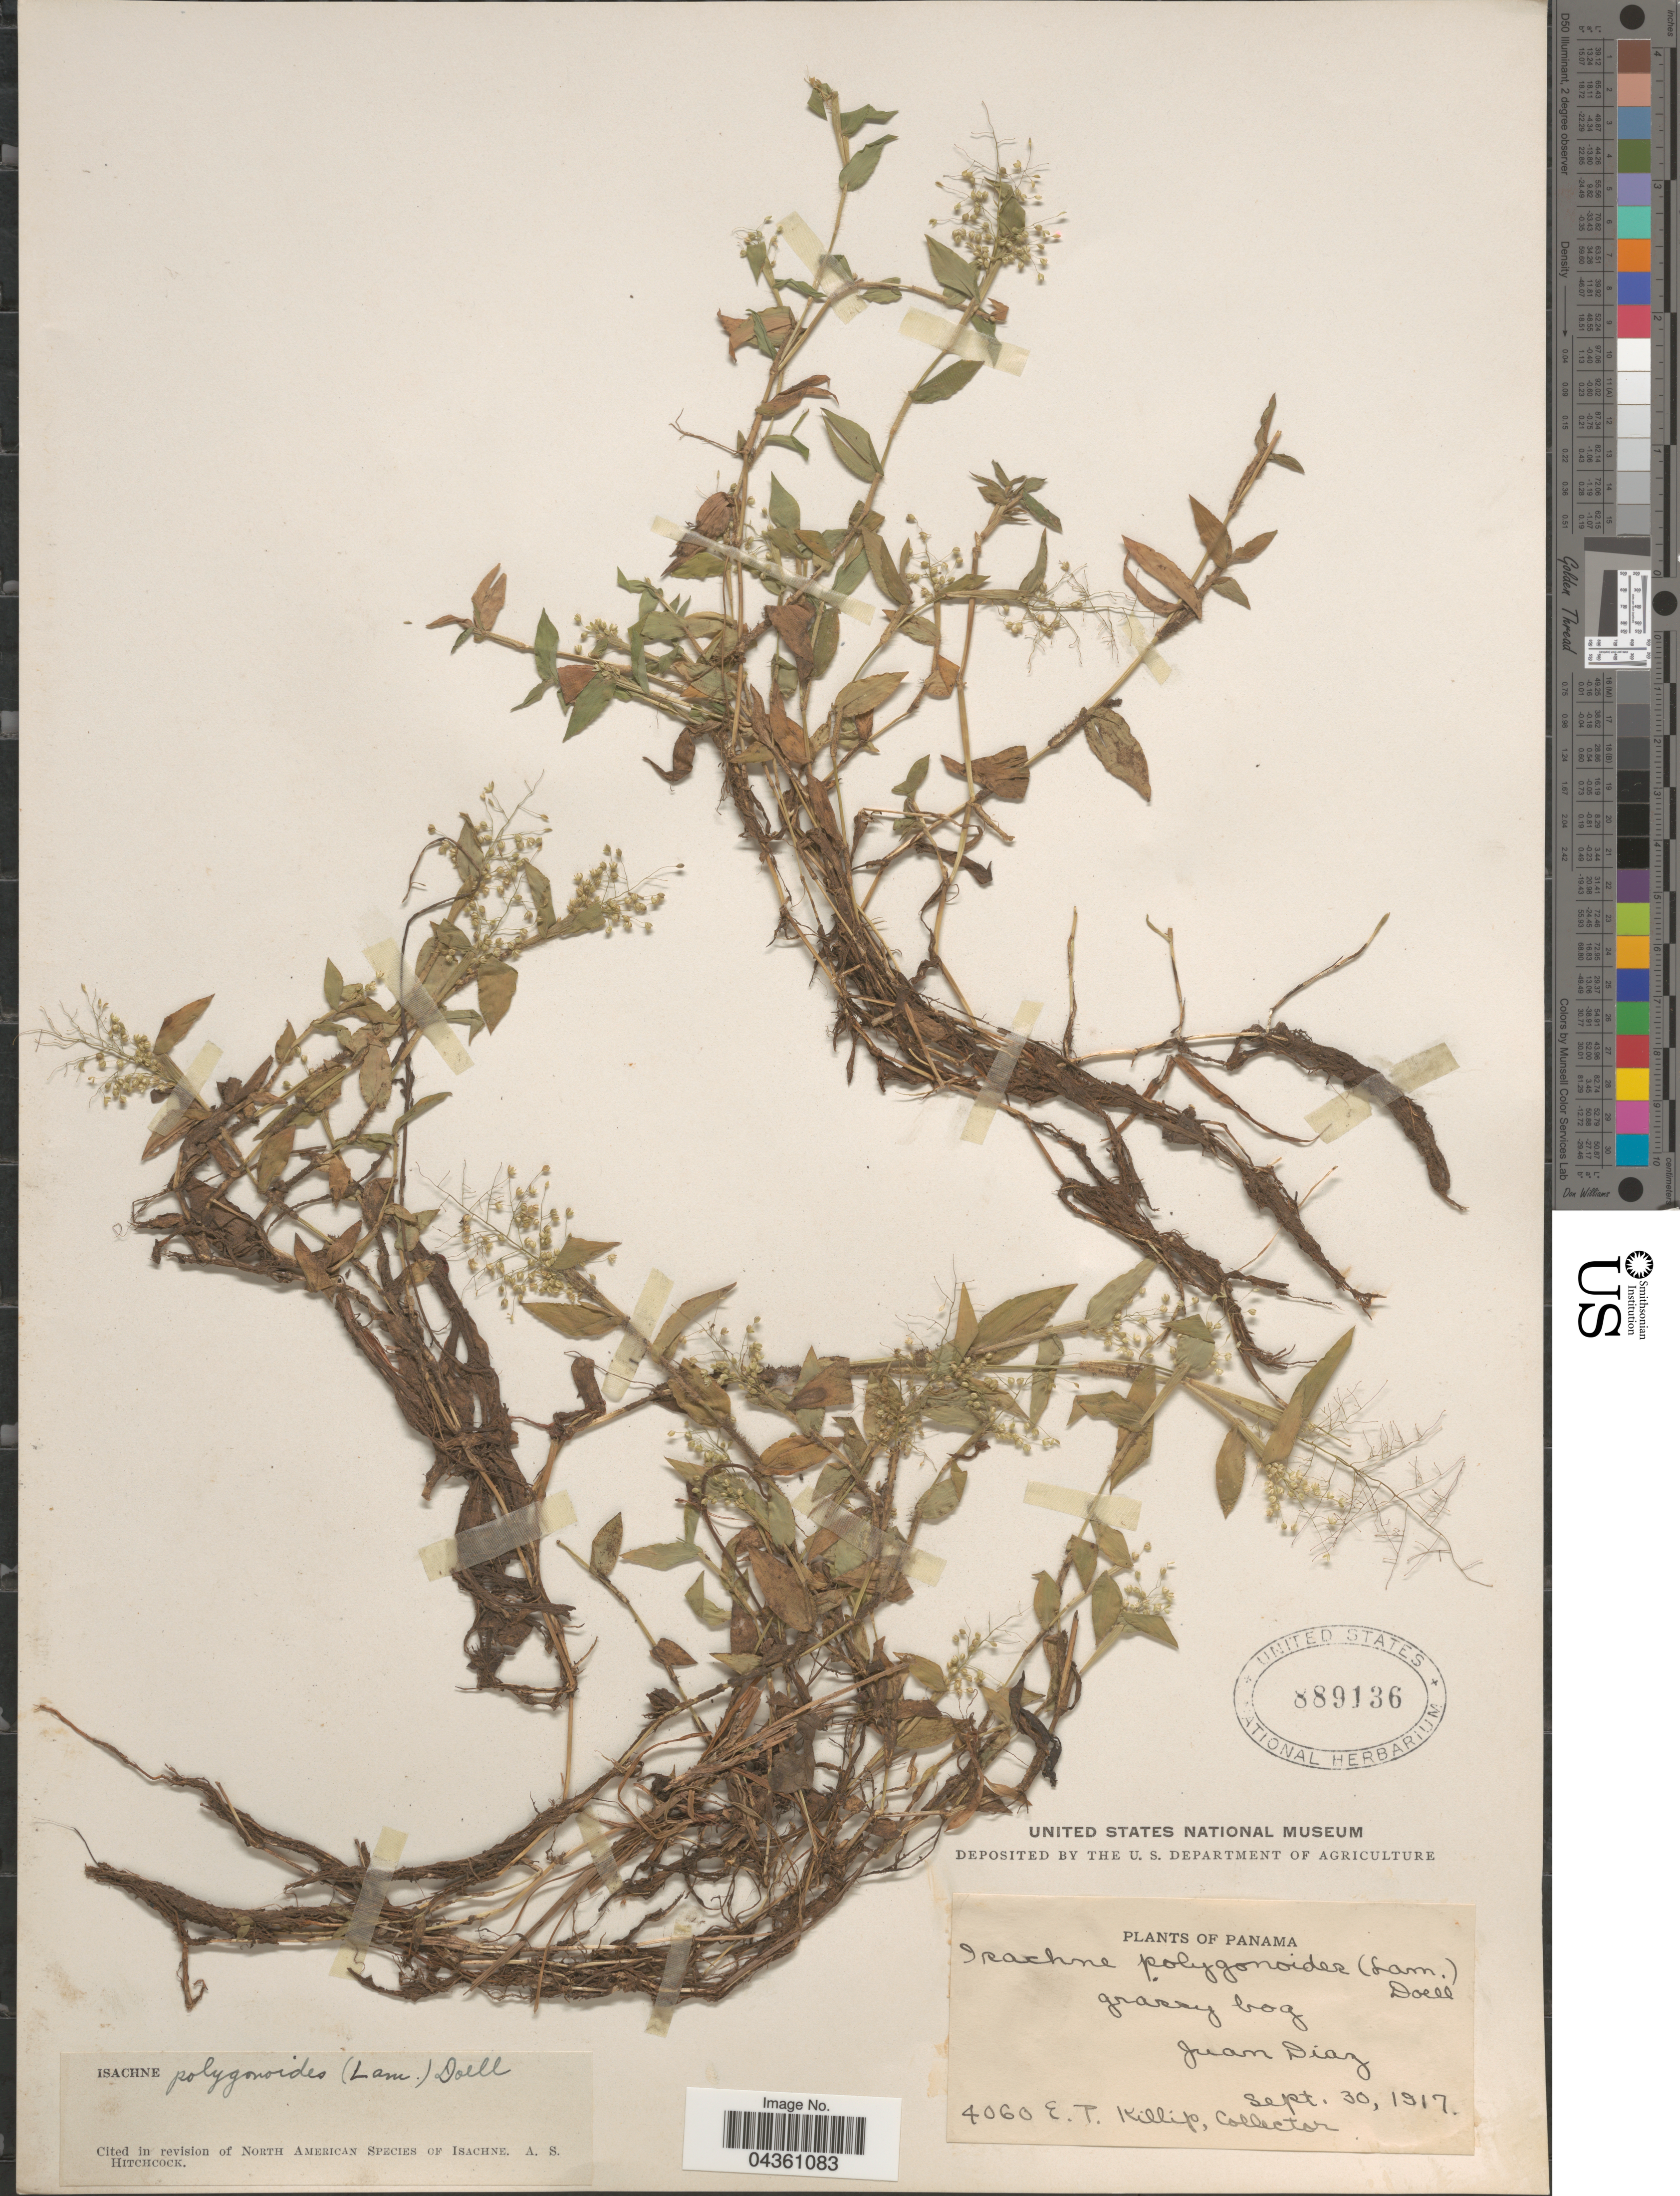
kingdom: Plantae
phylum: Tracheophyta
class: Liliopsida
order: Poales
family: Poaceae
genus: Isachne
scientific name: Isachne polygonoides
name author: (Lam.) Döll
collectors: E. P. Killip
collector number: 4060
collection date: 1917-09-30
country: Panama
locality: Juan Diaz.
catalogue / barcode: US 889136